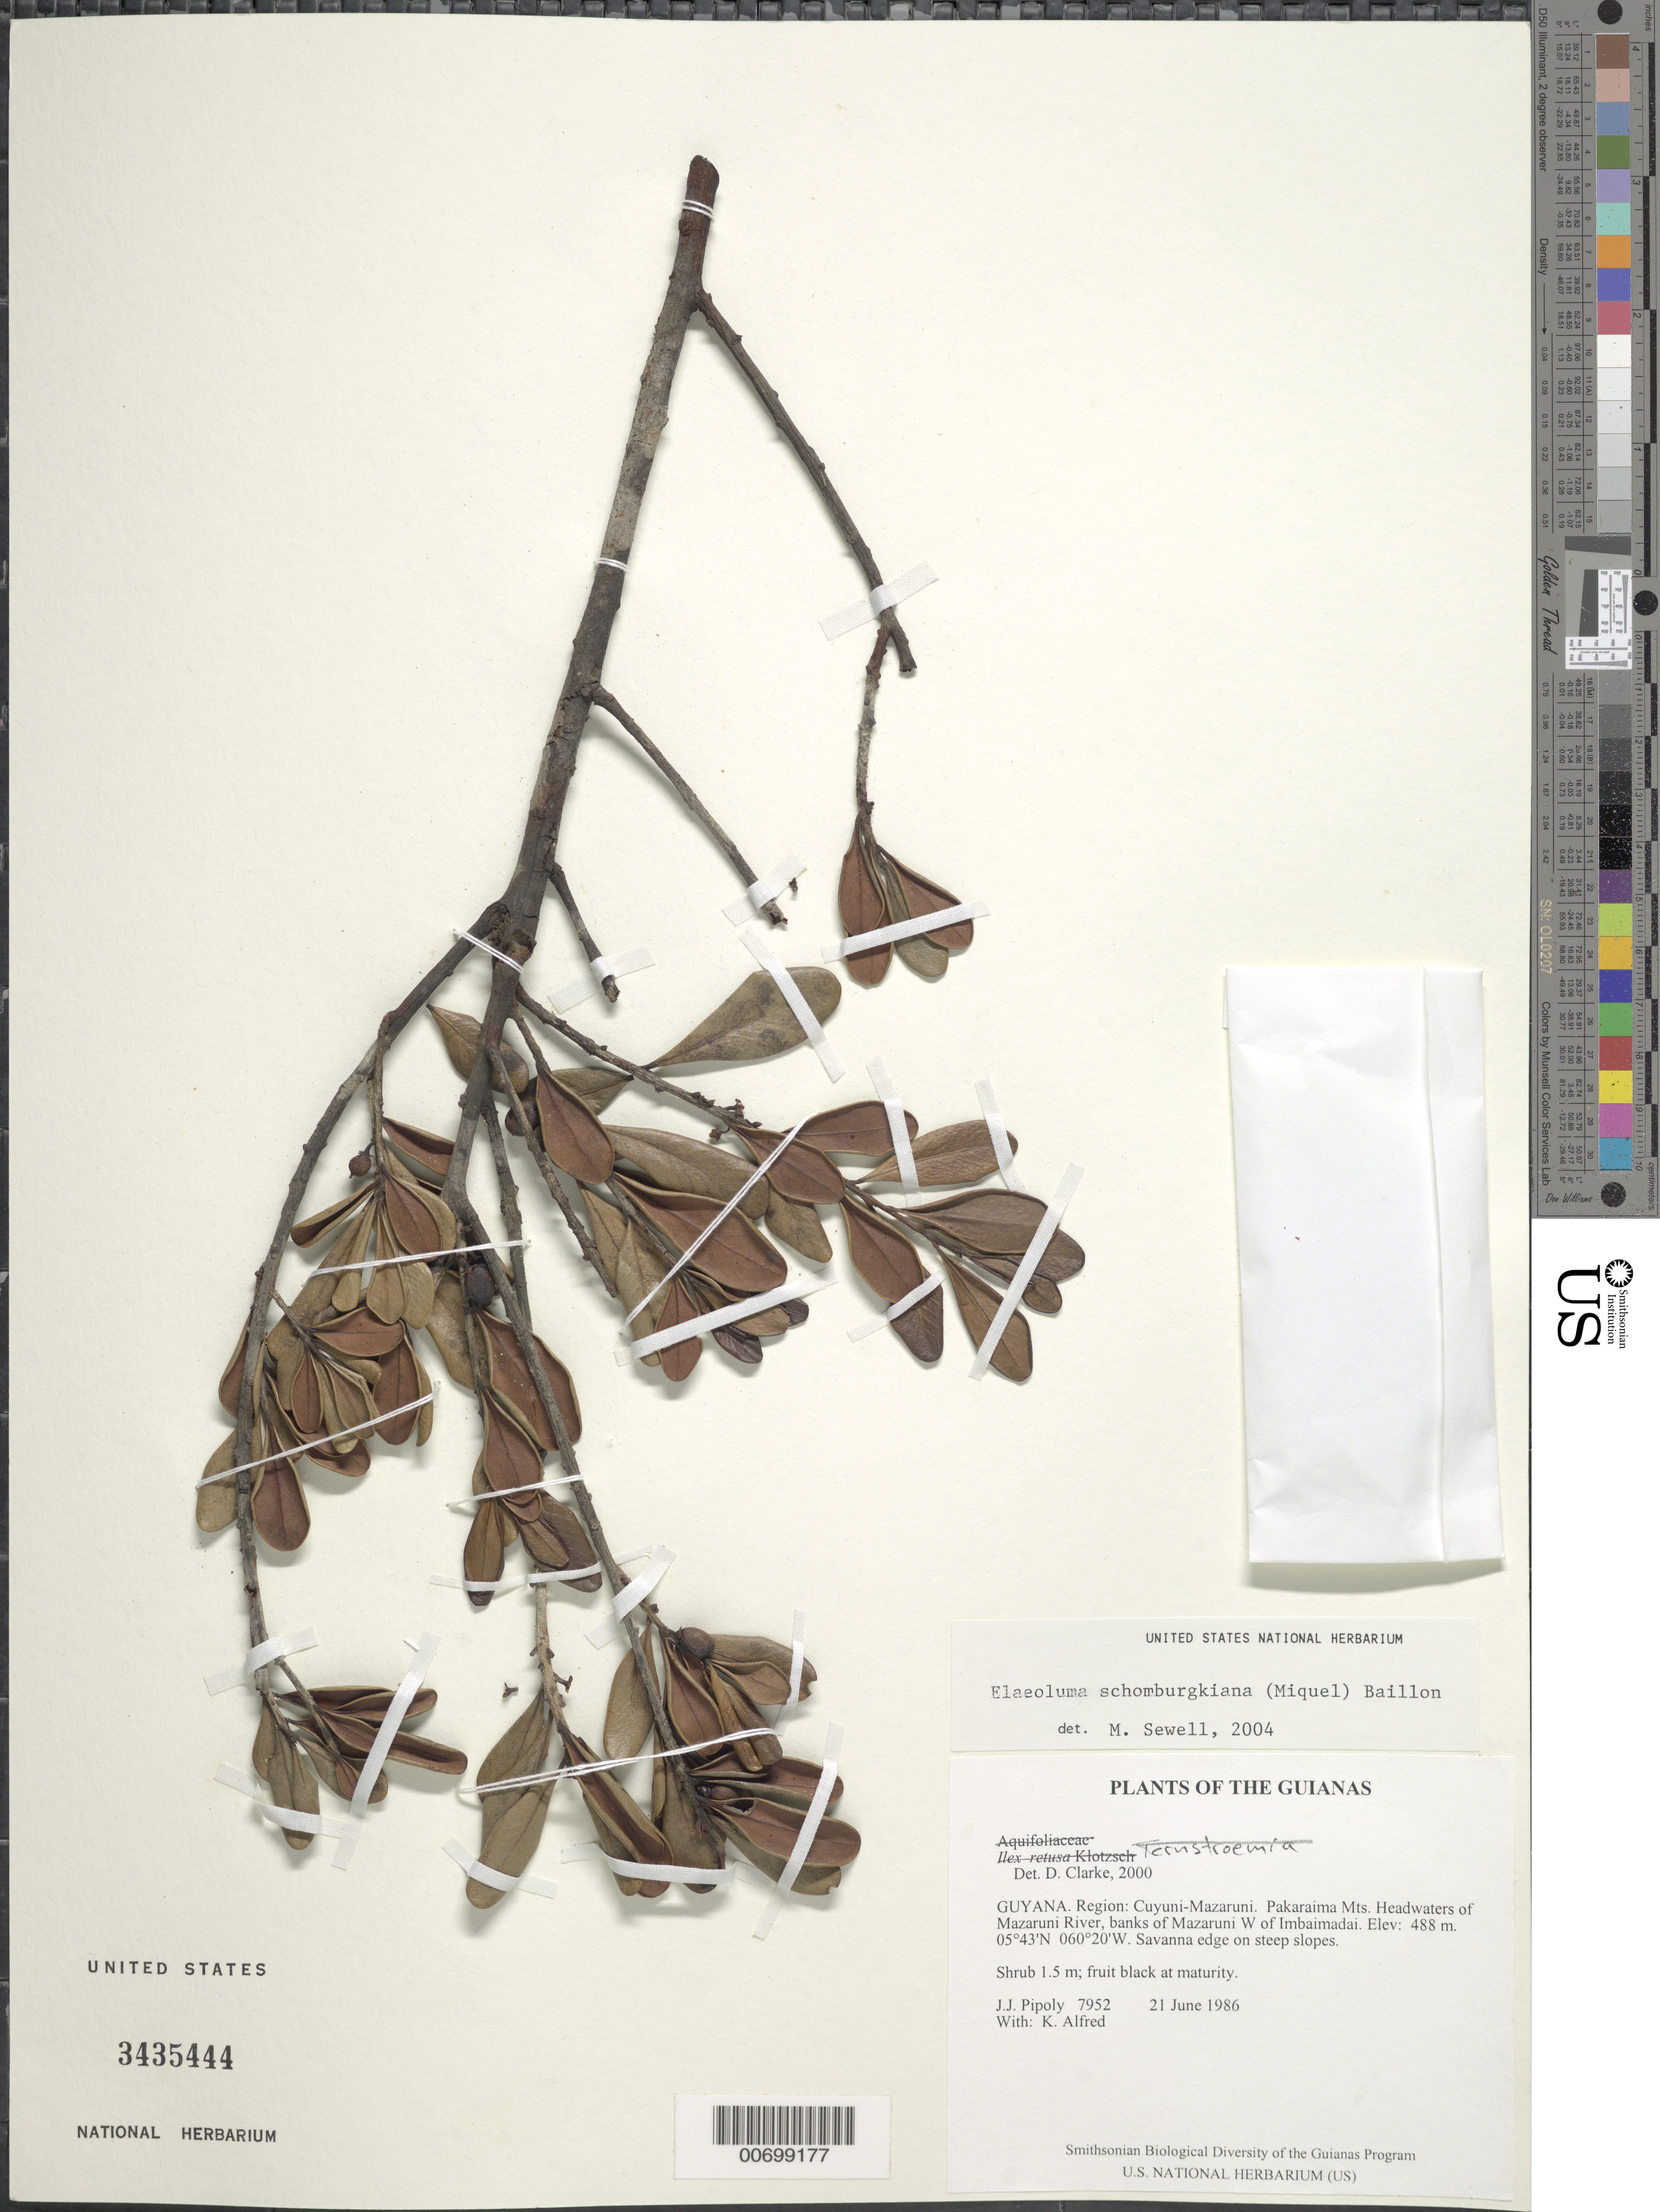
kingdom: Plantae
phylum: Tracheophyta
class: Magnoliopsida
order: Ericales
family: Sapotaceae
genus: Elaeoluma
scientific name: Elaeoluma schomburgkiana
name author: (Miq.) Baill.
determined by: Sewell, M.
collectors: J. J. Pipoly & K. Alfred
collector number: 7952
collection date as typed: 21 June 1986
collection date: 1986-06-21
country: Guyana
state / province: Cuyuni-Mazaruni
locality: Pakaraima Mts. Headwaters of Mazaruni River, banks of Mazaruni W of Imbaimadai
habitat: Savanna edge on steep slopes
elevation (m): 488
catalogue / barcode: US 3435444